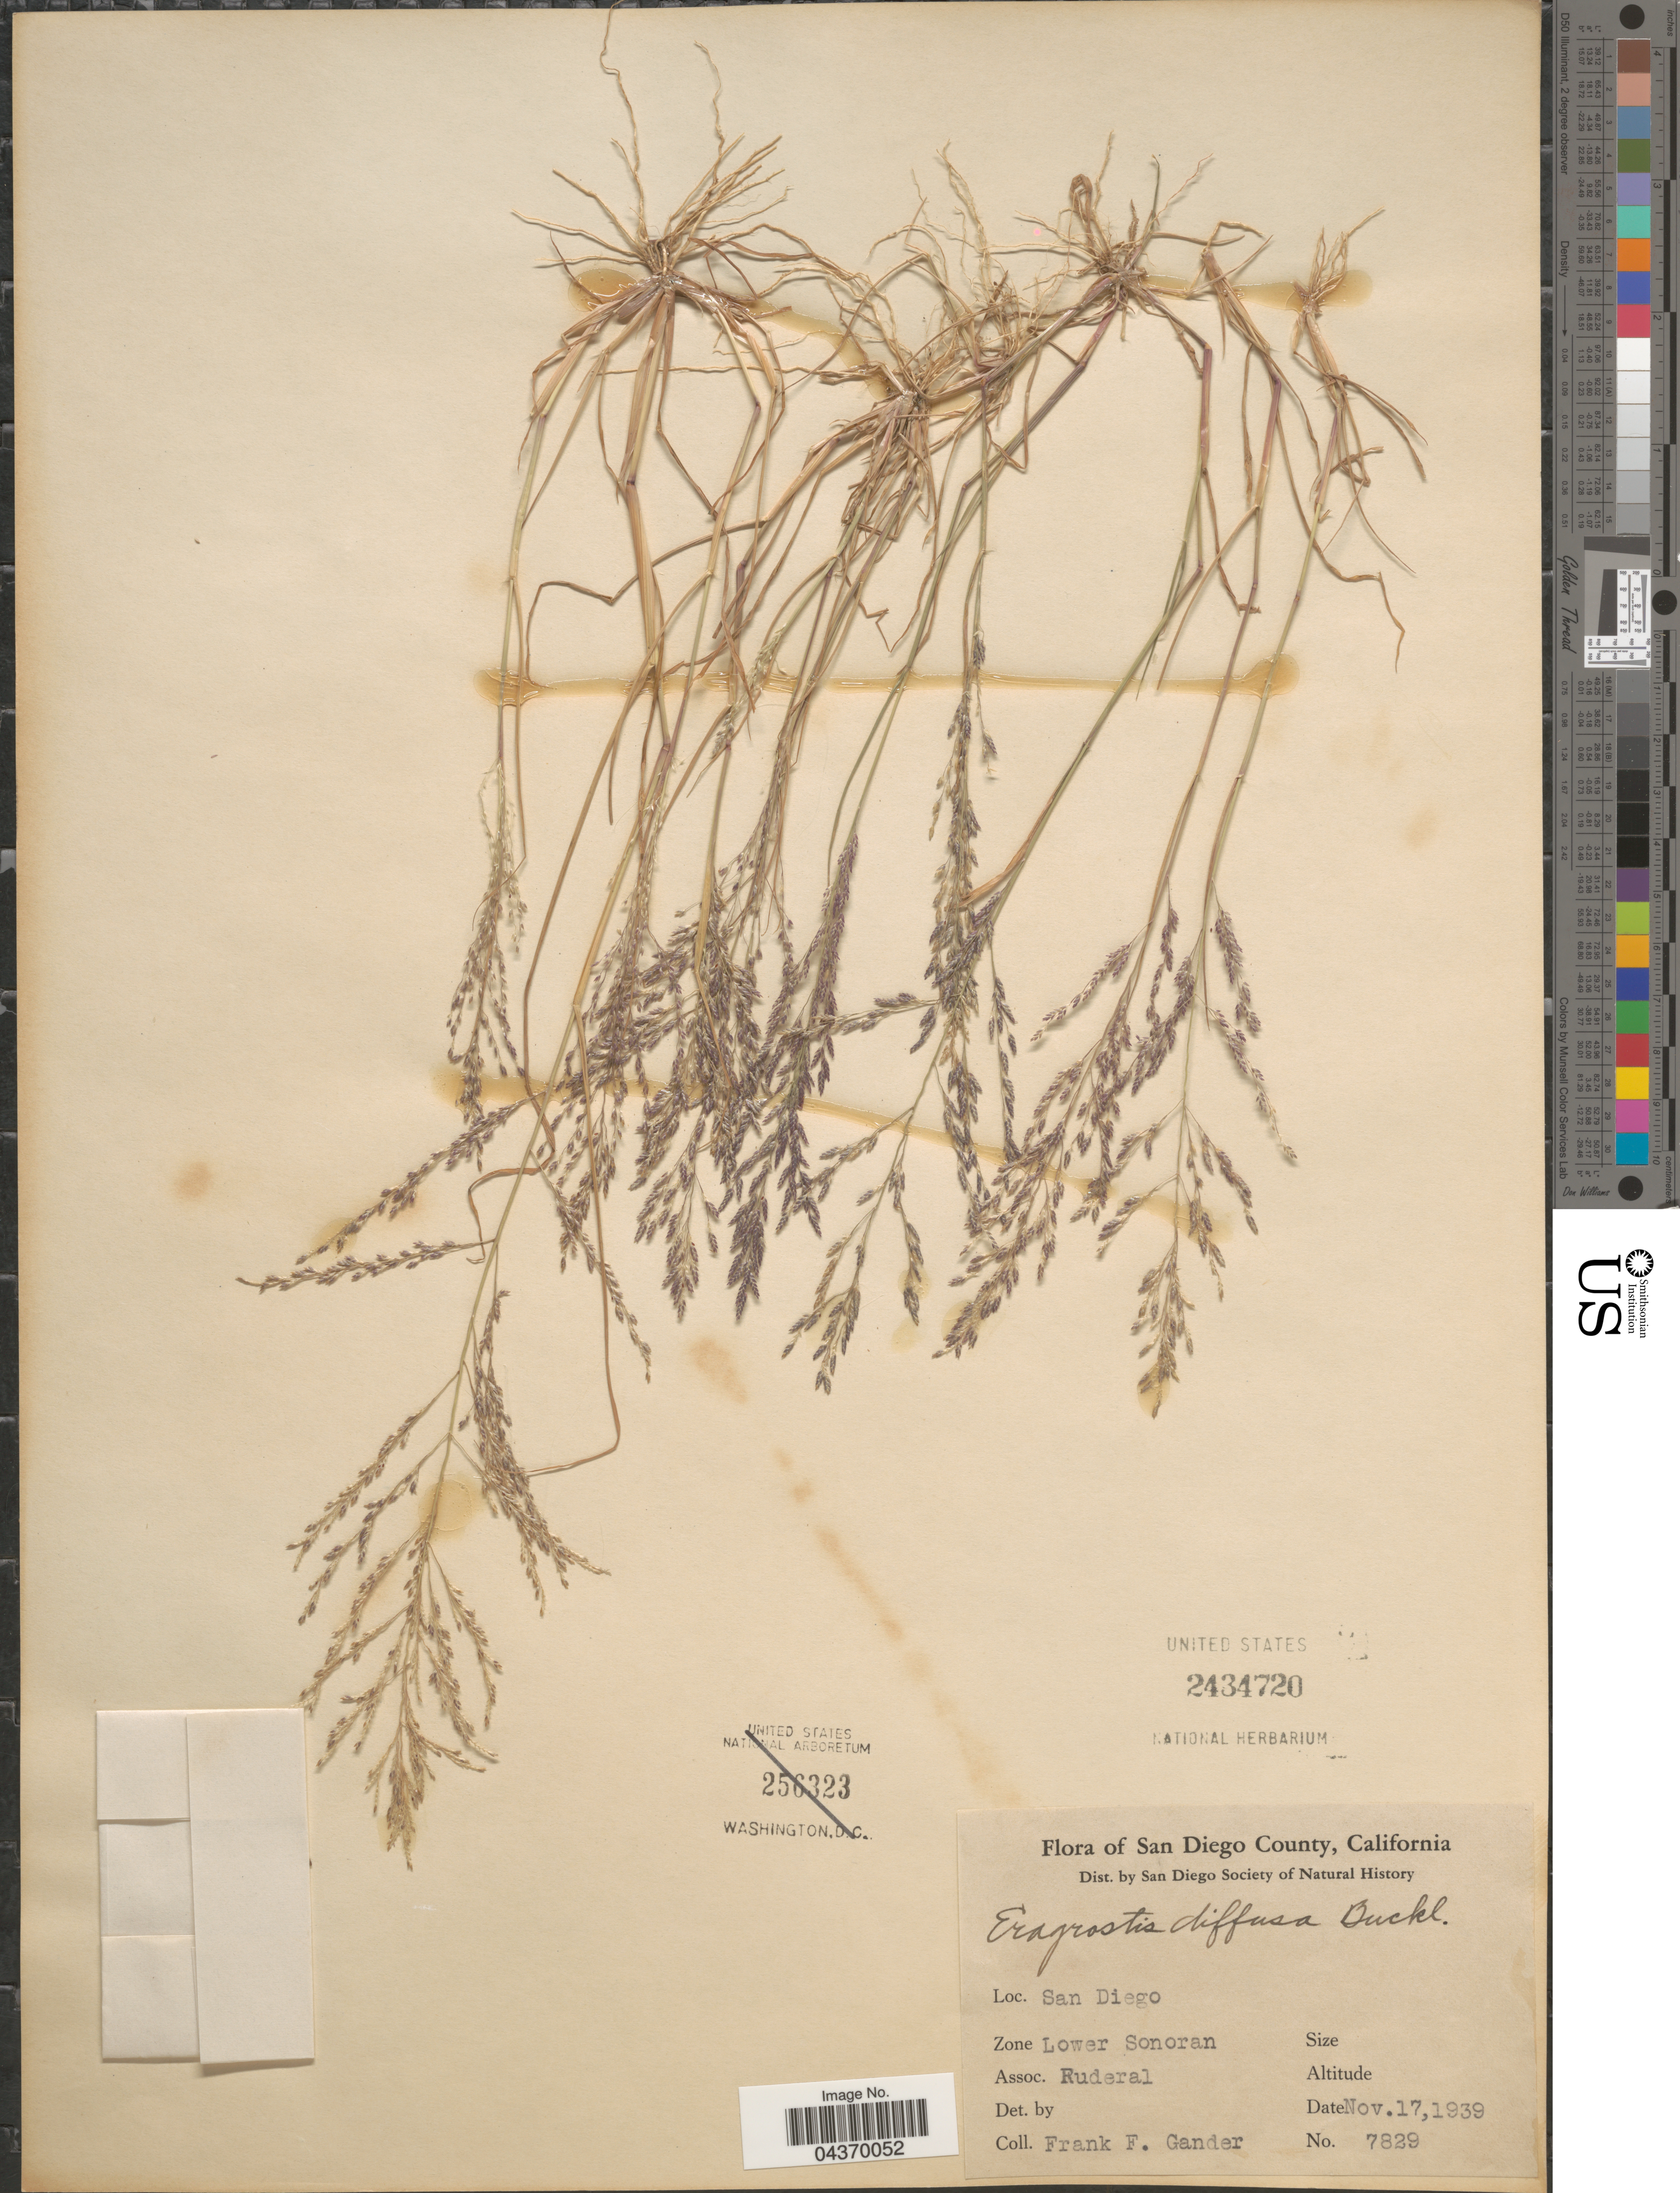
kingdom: Plantae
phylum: Tracheophyta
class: Liliopsida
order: Poales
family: Poaceae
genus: Eragrostis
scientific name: Eragrostis pectinacea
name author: (Michx.) Nees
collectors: F. Gander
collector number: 7829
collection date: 1939-11-17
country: United States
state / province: California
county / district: San Diego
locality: San Diego County. San Diego. Zone Lower Sonoran.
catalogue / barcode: US 2434720